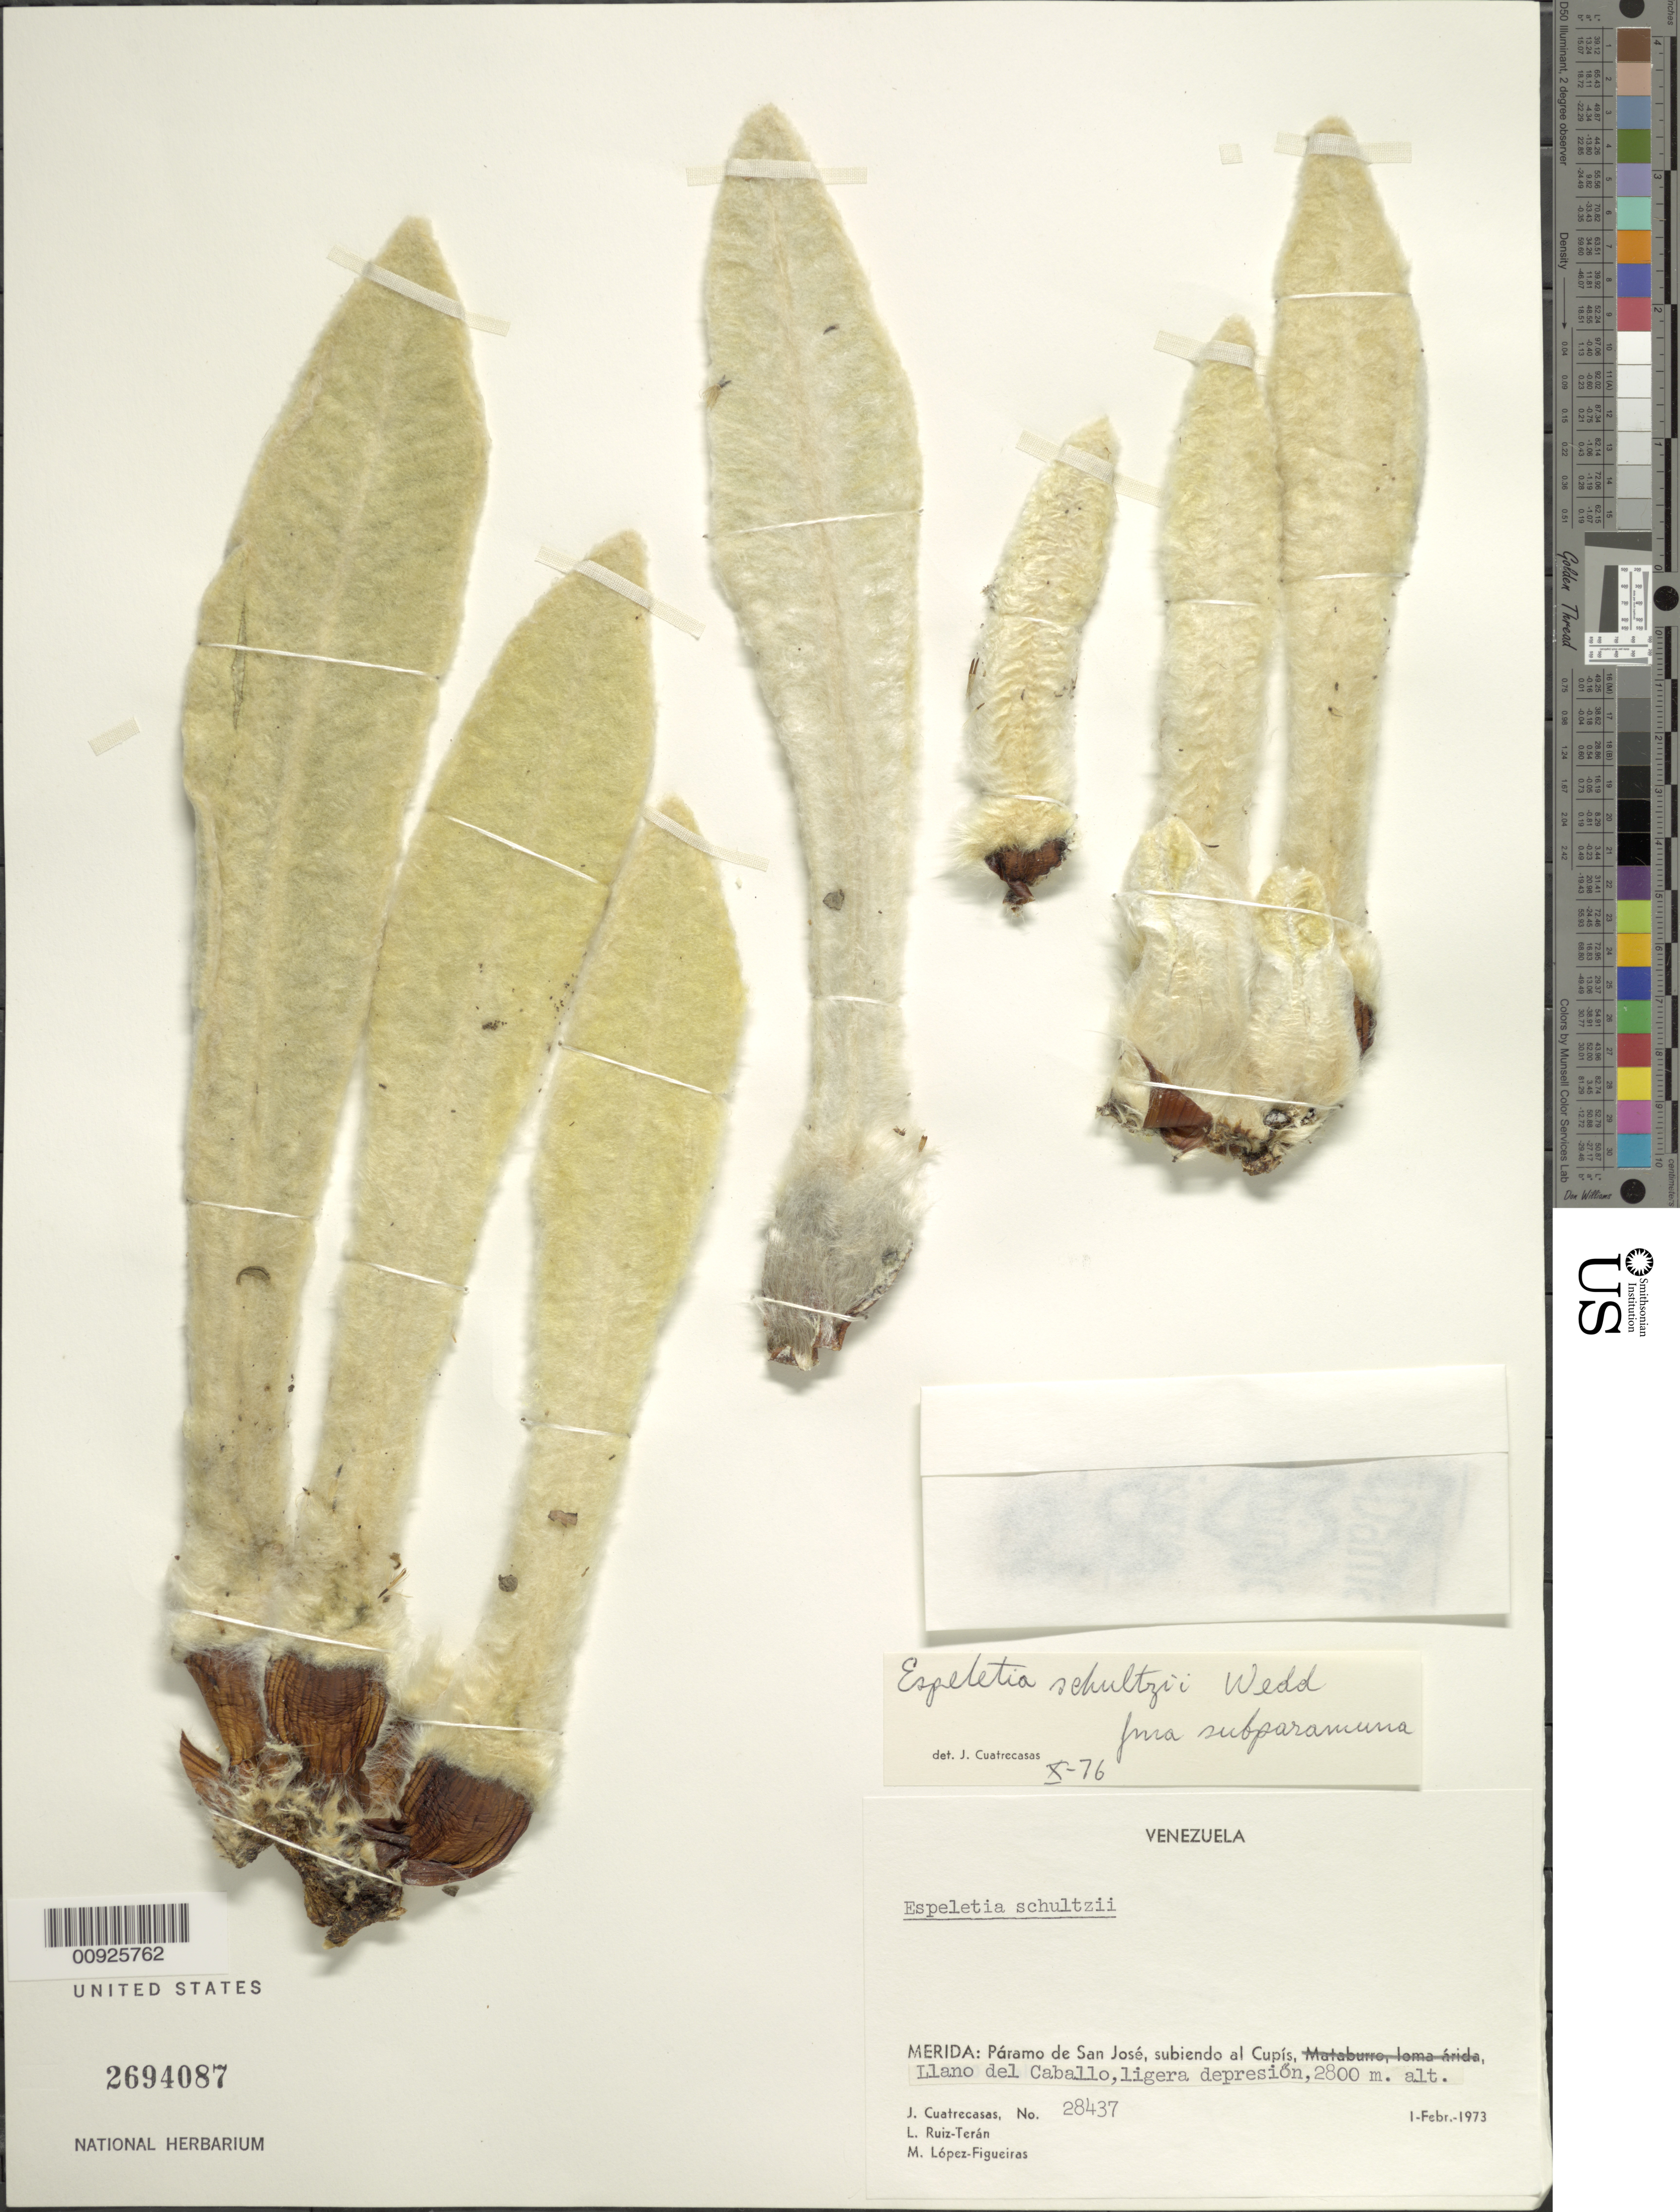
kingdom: Plantae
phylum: Tracheophyta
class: Magnoliopsida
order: Asterales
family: Asteraceae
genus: Espeletia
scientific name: Espeletia schultzii var. subparamuna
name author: Cuatrec.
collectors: J. Cuatrecasas, L. E. Ruíz-Terán & M. López Figueiras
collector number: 28437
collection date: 1973-02-01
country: Venezuela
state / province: Mérida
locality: Páramo de San José. Páramo de San José, subiendo al Cupís, Llano del Caballo, ligera depresión.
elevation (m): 2800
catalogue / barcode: US 2694087